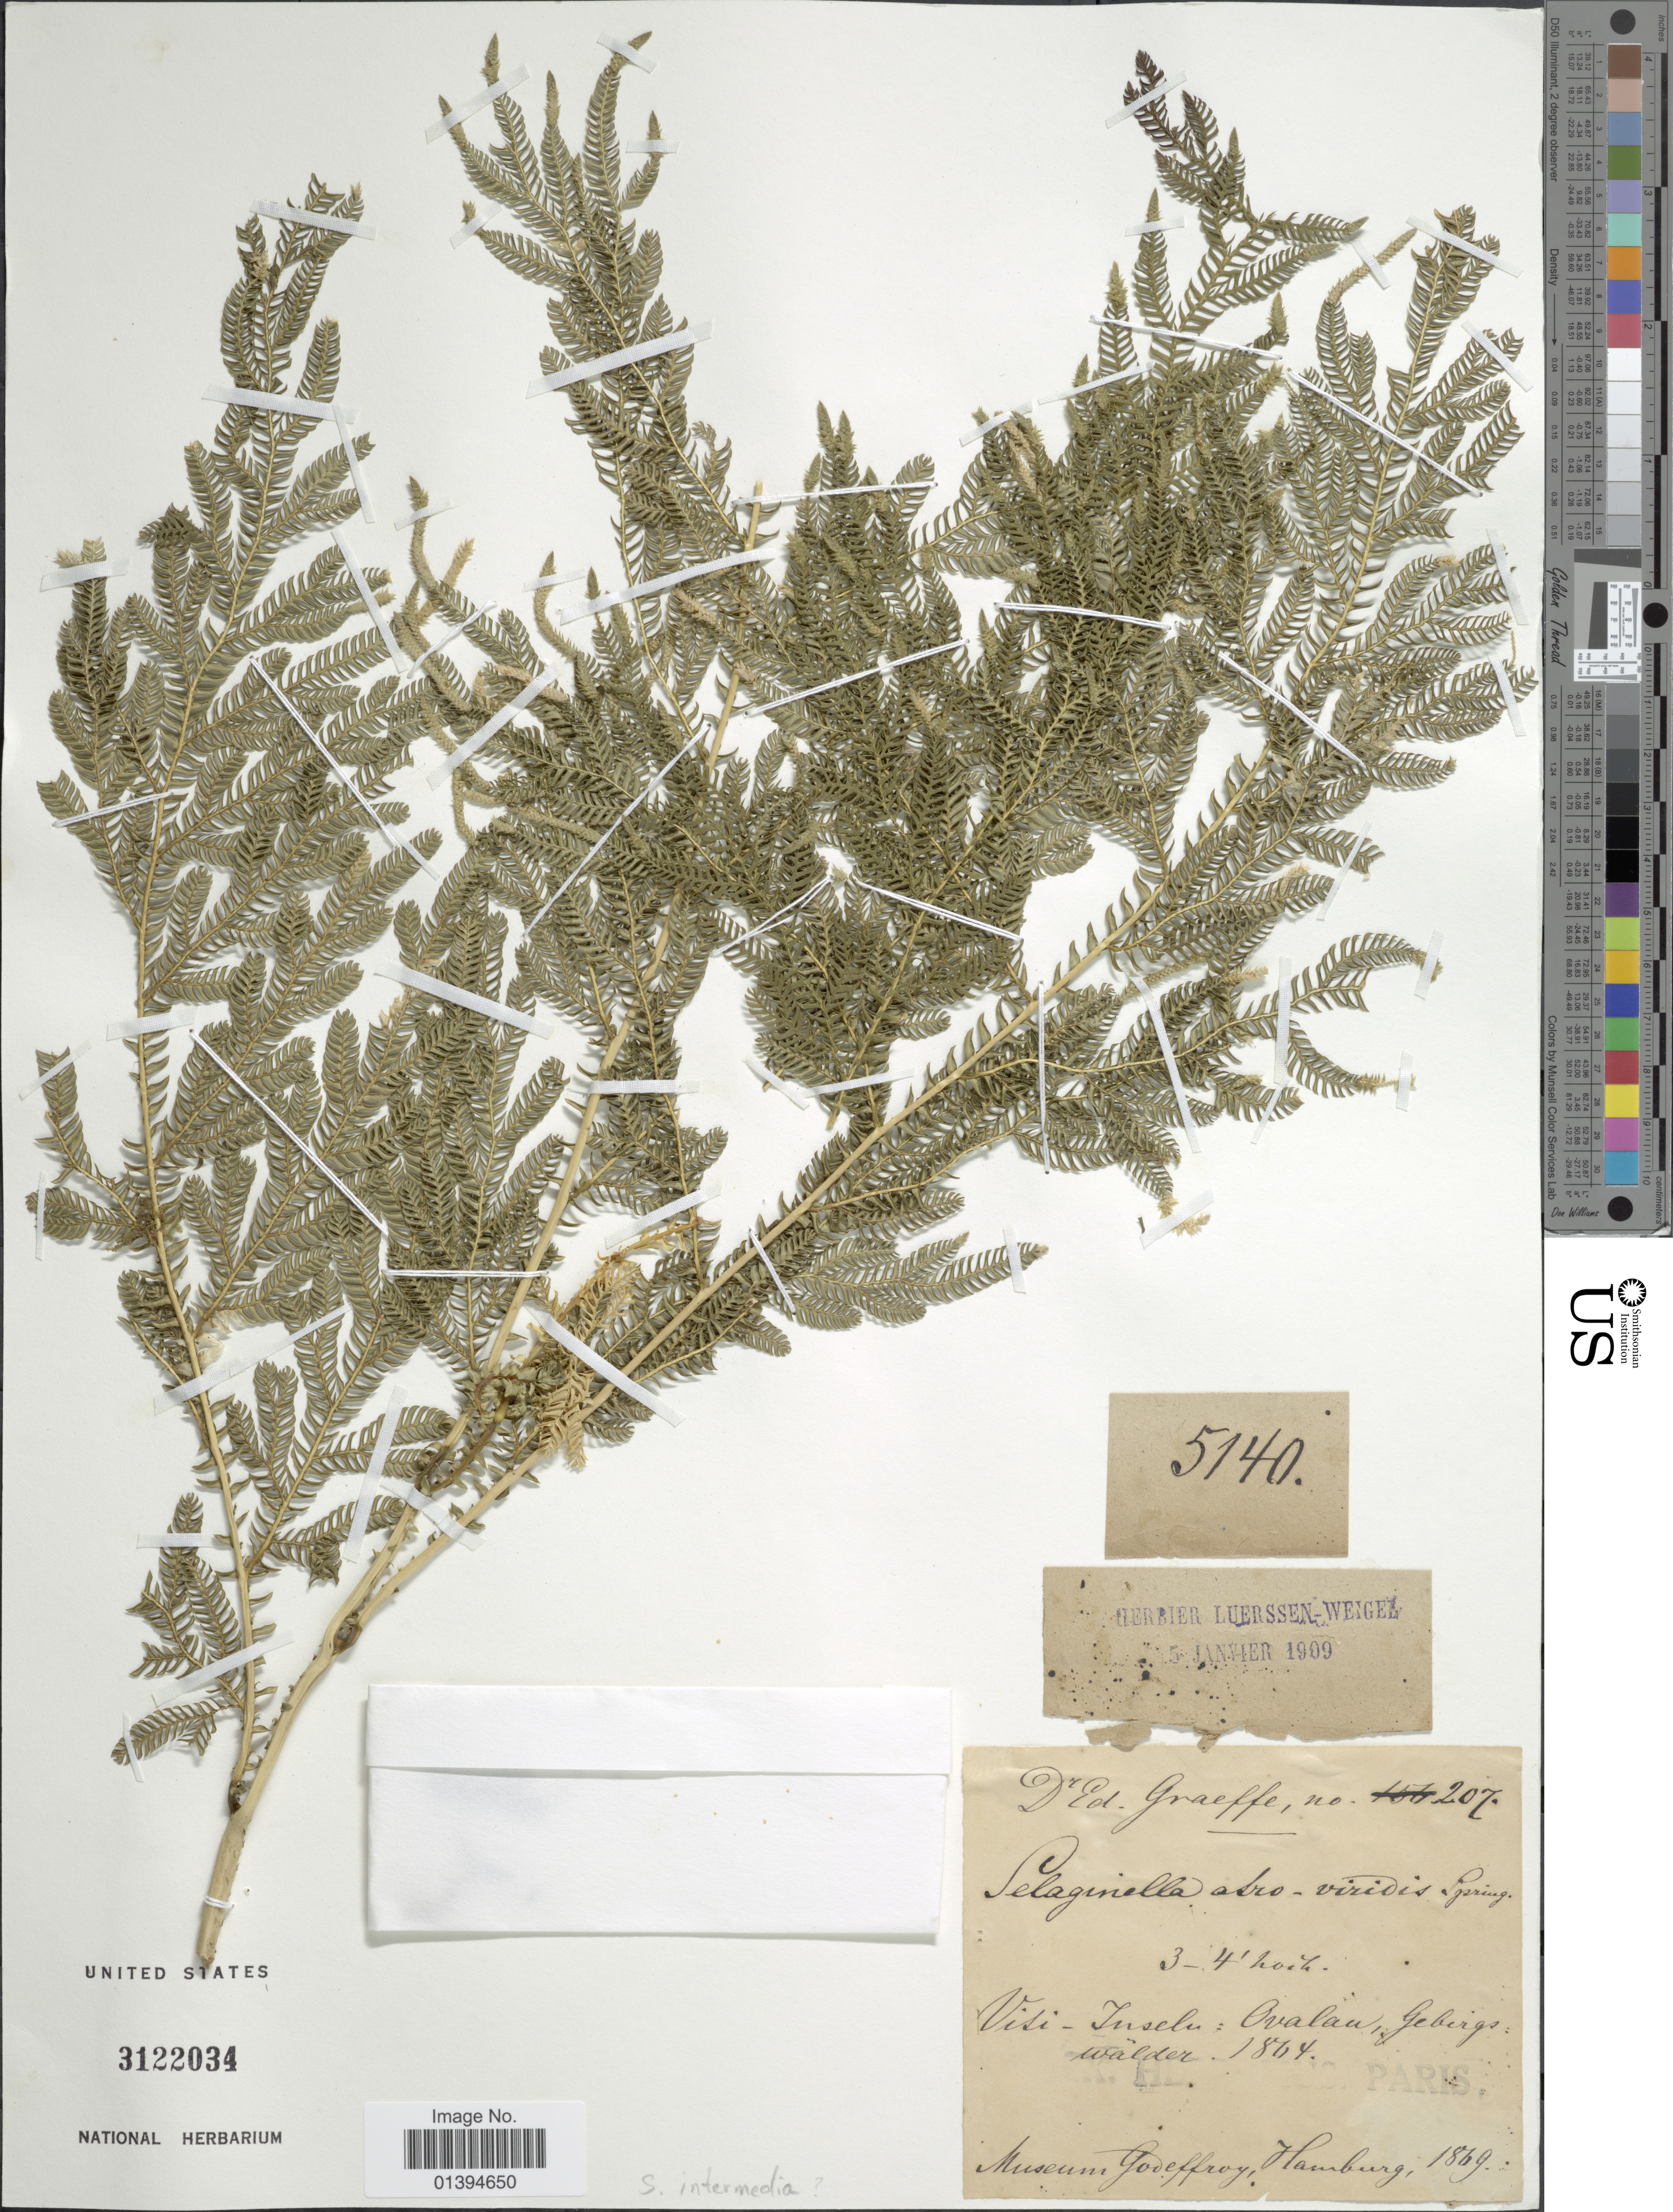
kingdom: Plantae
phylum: Tracheophyta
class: Lycopodiopsida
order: Selaginellales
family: Selaginellaceae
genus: Selaginella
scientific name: Selaginella intermedia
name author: (Blume) Spring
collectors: E. Graeffe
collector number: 207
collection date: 1864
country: Fiji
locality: Viti-Inseln: Ovalau, gebirge walder [interpreted]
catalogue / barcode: US 3122034